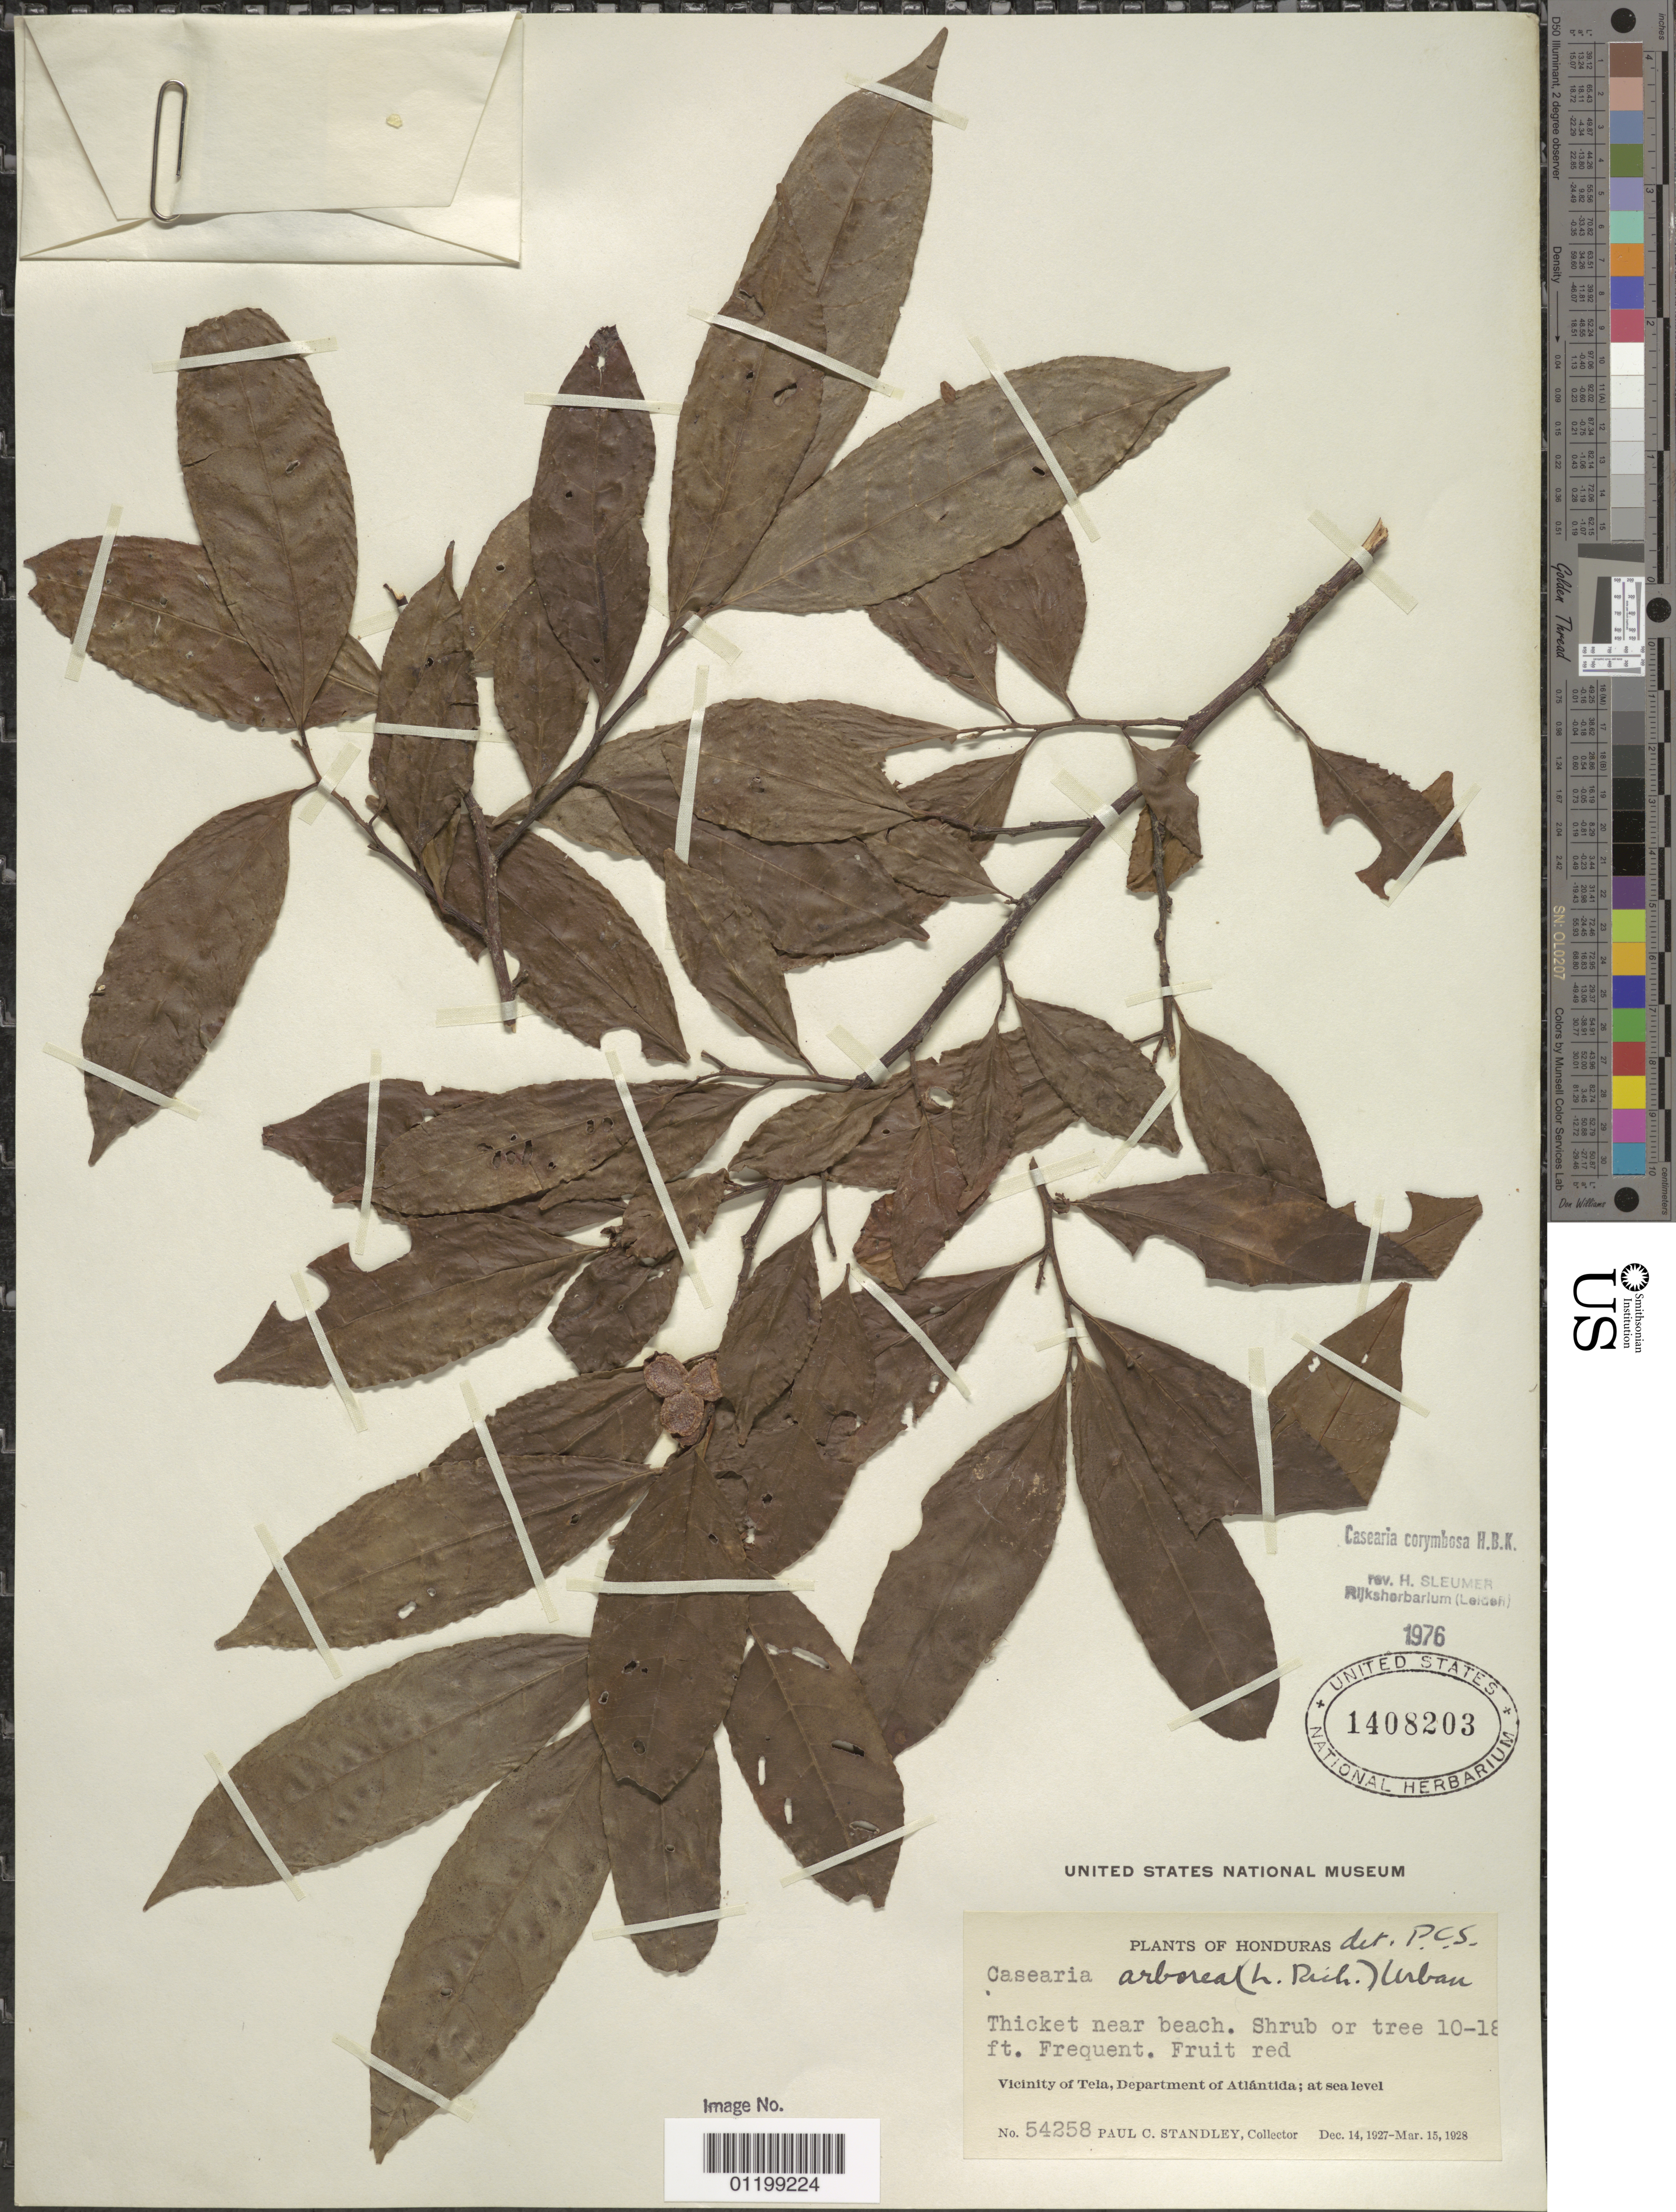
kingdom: Plantae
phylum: Tracheophyta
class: Magnoliopsida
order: Malpighiales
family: Salicaceae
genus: Casearia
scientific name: Casearia corymbosa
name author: Kunth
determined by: Sleumer, H. O.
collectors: P. C. Standley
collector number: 54258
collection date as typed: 14 Dec 1927 to 15 Mar 1928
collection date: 1927-12-14/1928-03-15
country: Honduras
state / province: Atlántida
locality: Vicinity of Tela, at sea level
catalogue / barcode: US 1408203